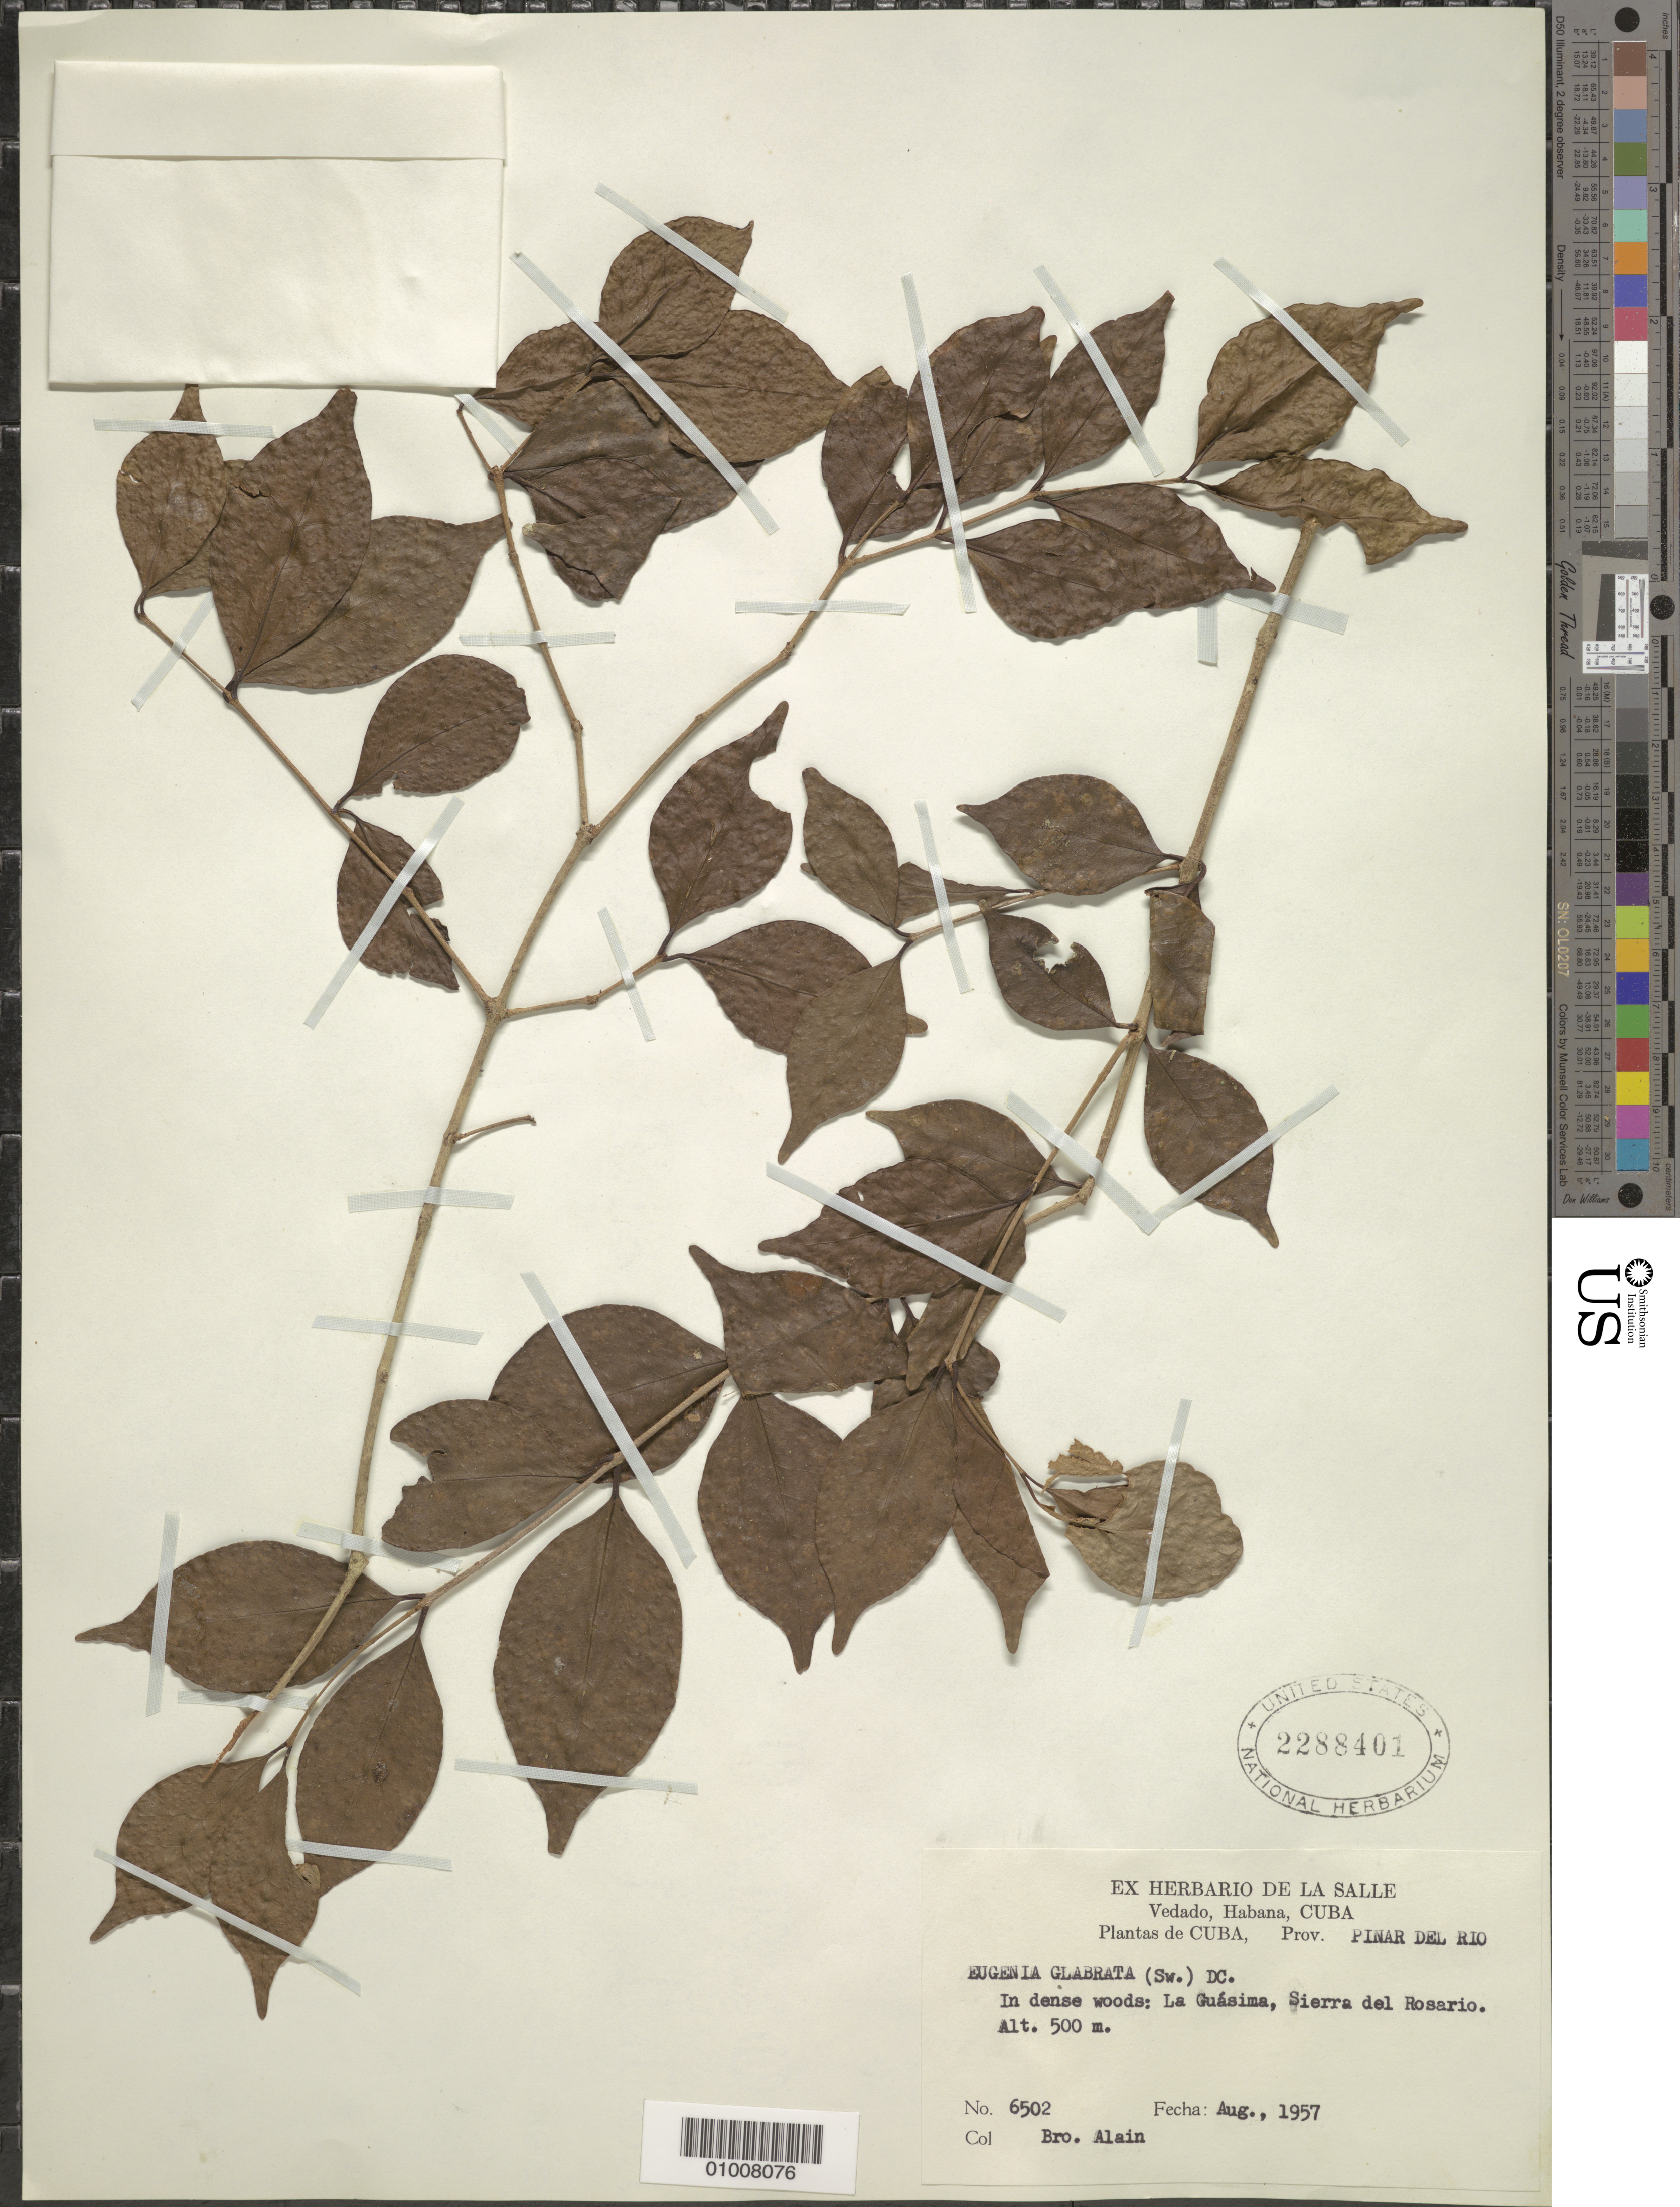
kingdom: Plantae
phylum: Tracheophyta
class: Magnoliopsida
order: Myrtales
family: Myrtaceae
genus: Eugenia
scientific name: Eugenia glabrata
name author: (Sw.) DC.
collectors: A. H. Liogier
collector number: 6502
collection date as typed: Aug 1957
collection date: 1957-08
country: Cuba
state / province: Pinar del Rio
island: Cuba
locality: La Guásima, Sierra del Rosario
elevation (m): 500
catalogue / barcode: US 2288401